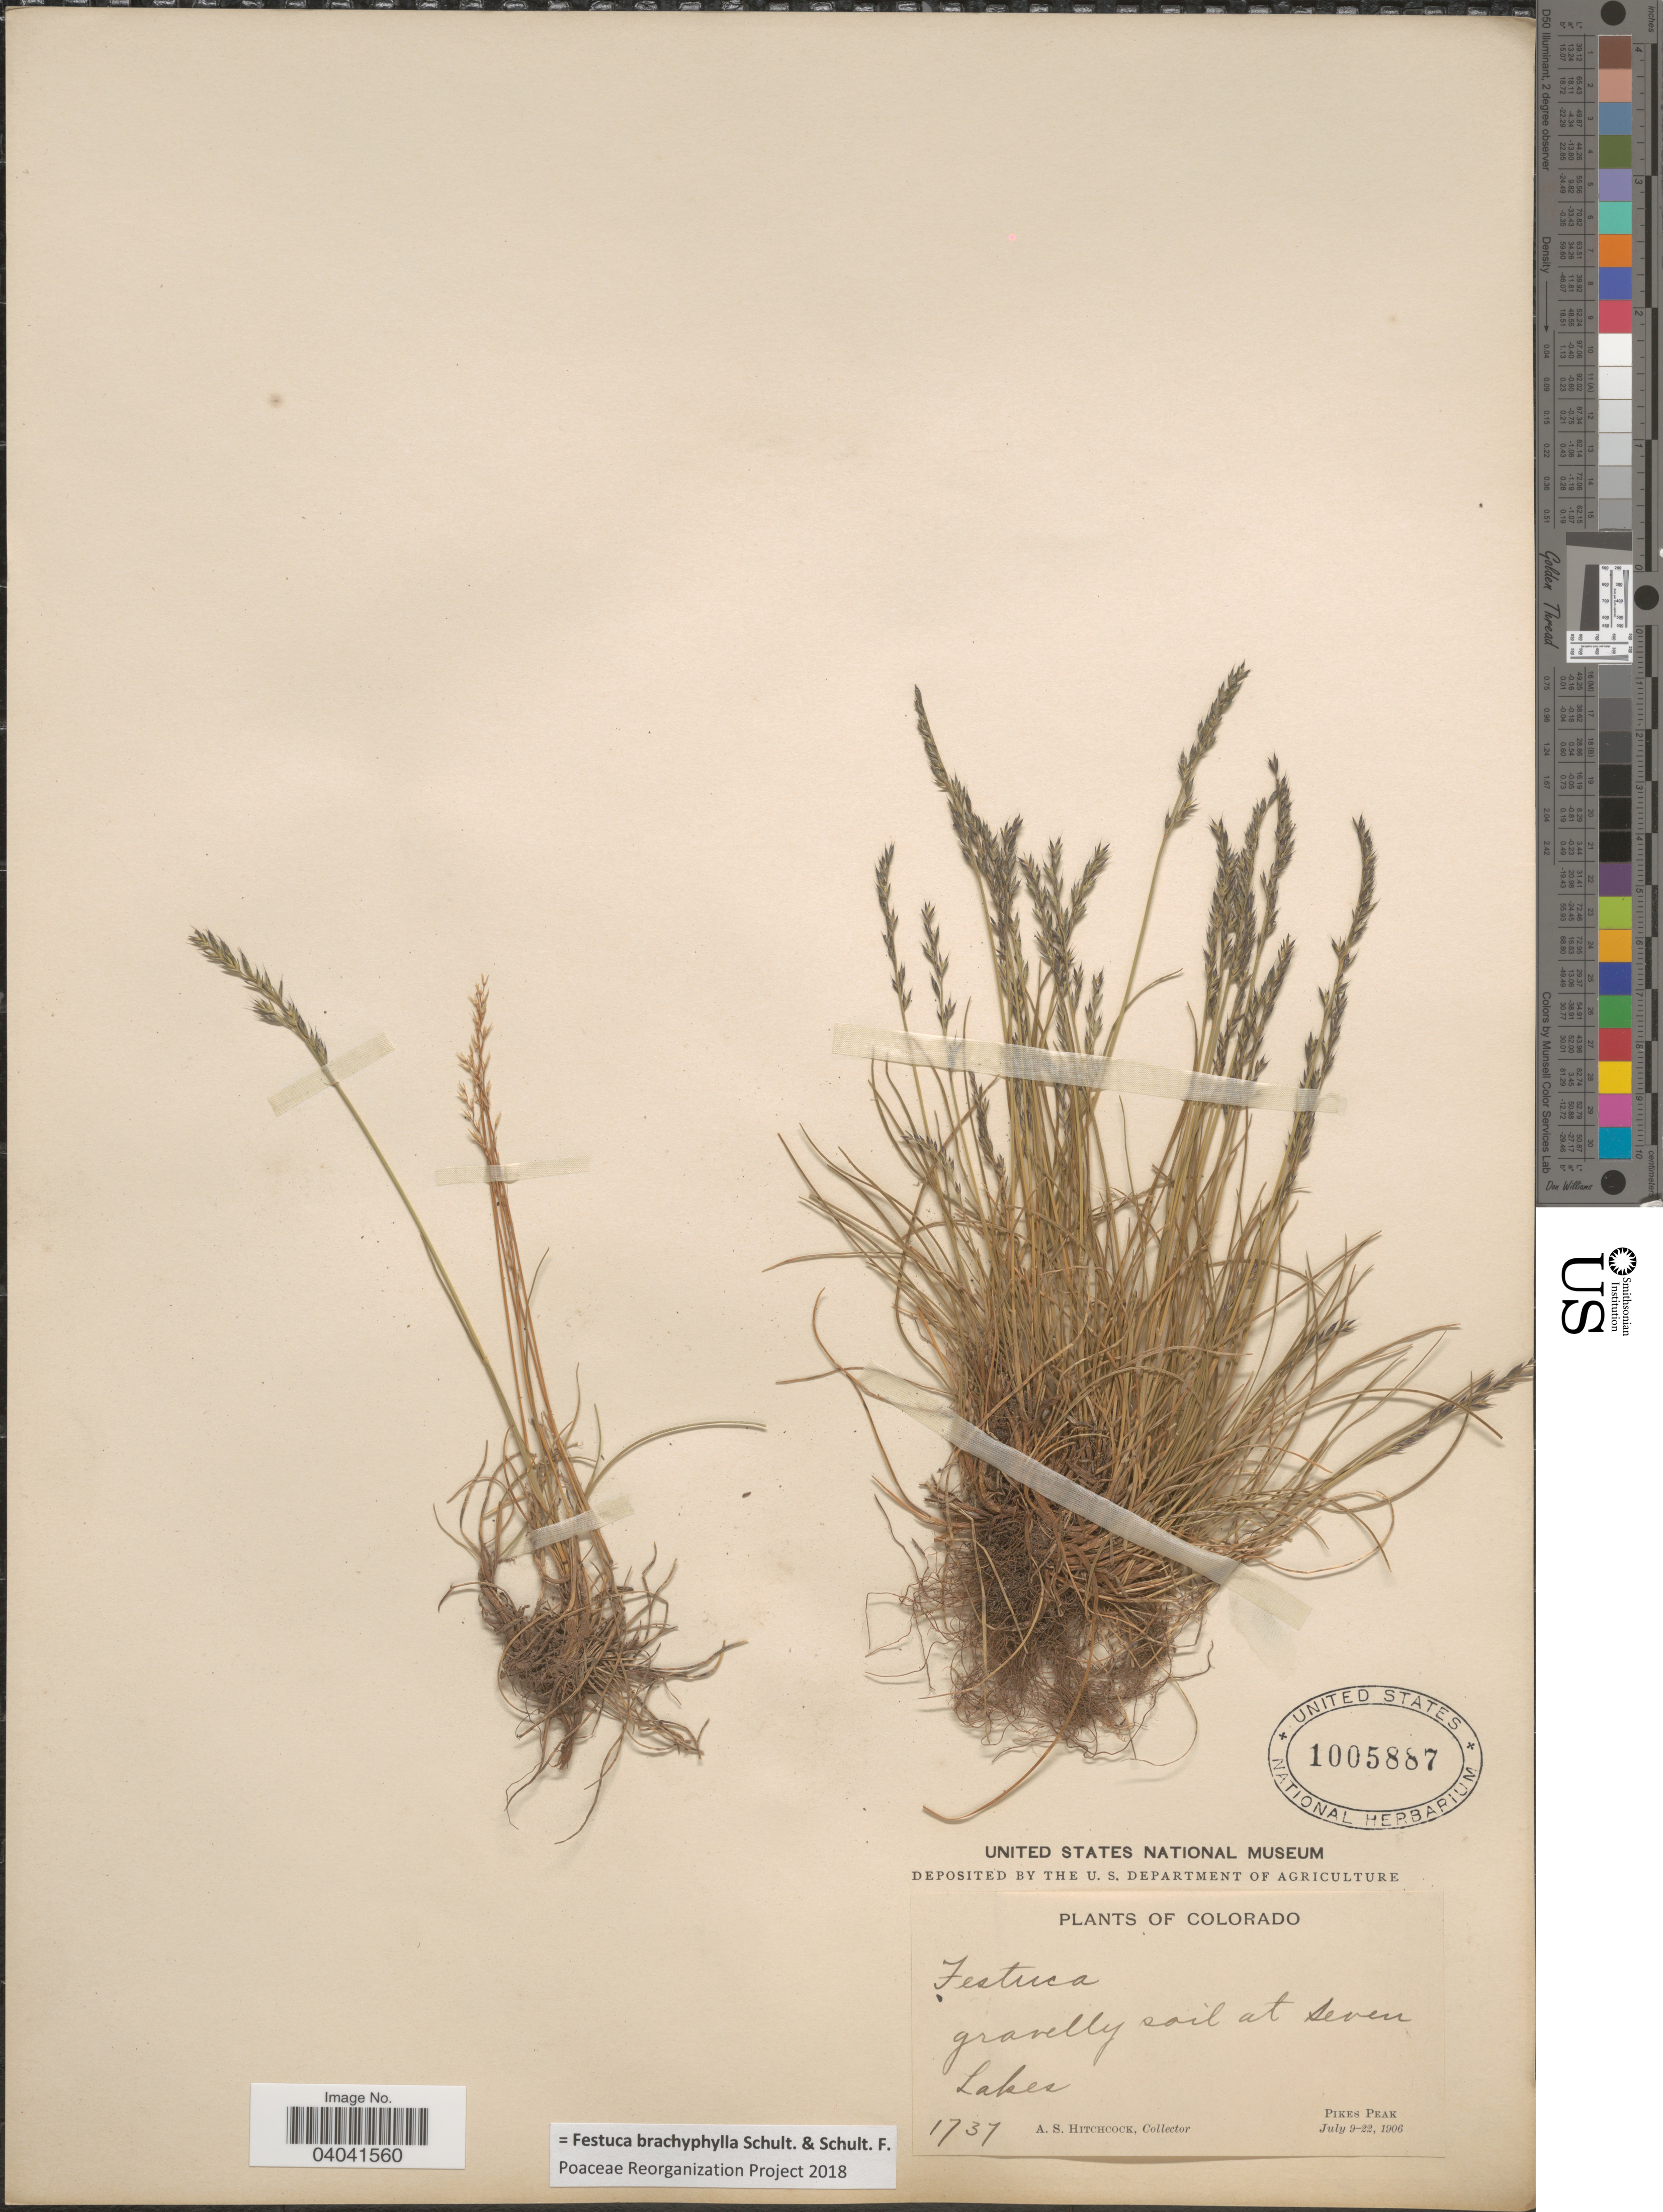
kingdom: Plantae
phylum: Tracheophyta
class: Liliopsida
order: Poales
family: Poaceae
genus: Festuca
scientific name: Festuca brachyphylla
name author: Schult. & Schult. f.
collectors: A. S. Hitchcock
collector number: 1737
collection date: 1906-07-09/1906-07-22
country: United States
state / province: Colorado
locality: Gravelly soil at Seven Lakes. Pikes Peak.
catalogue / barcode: US 1005887